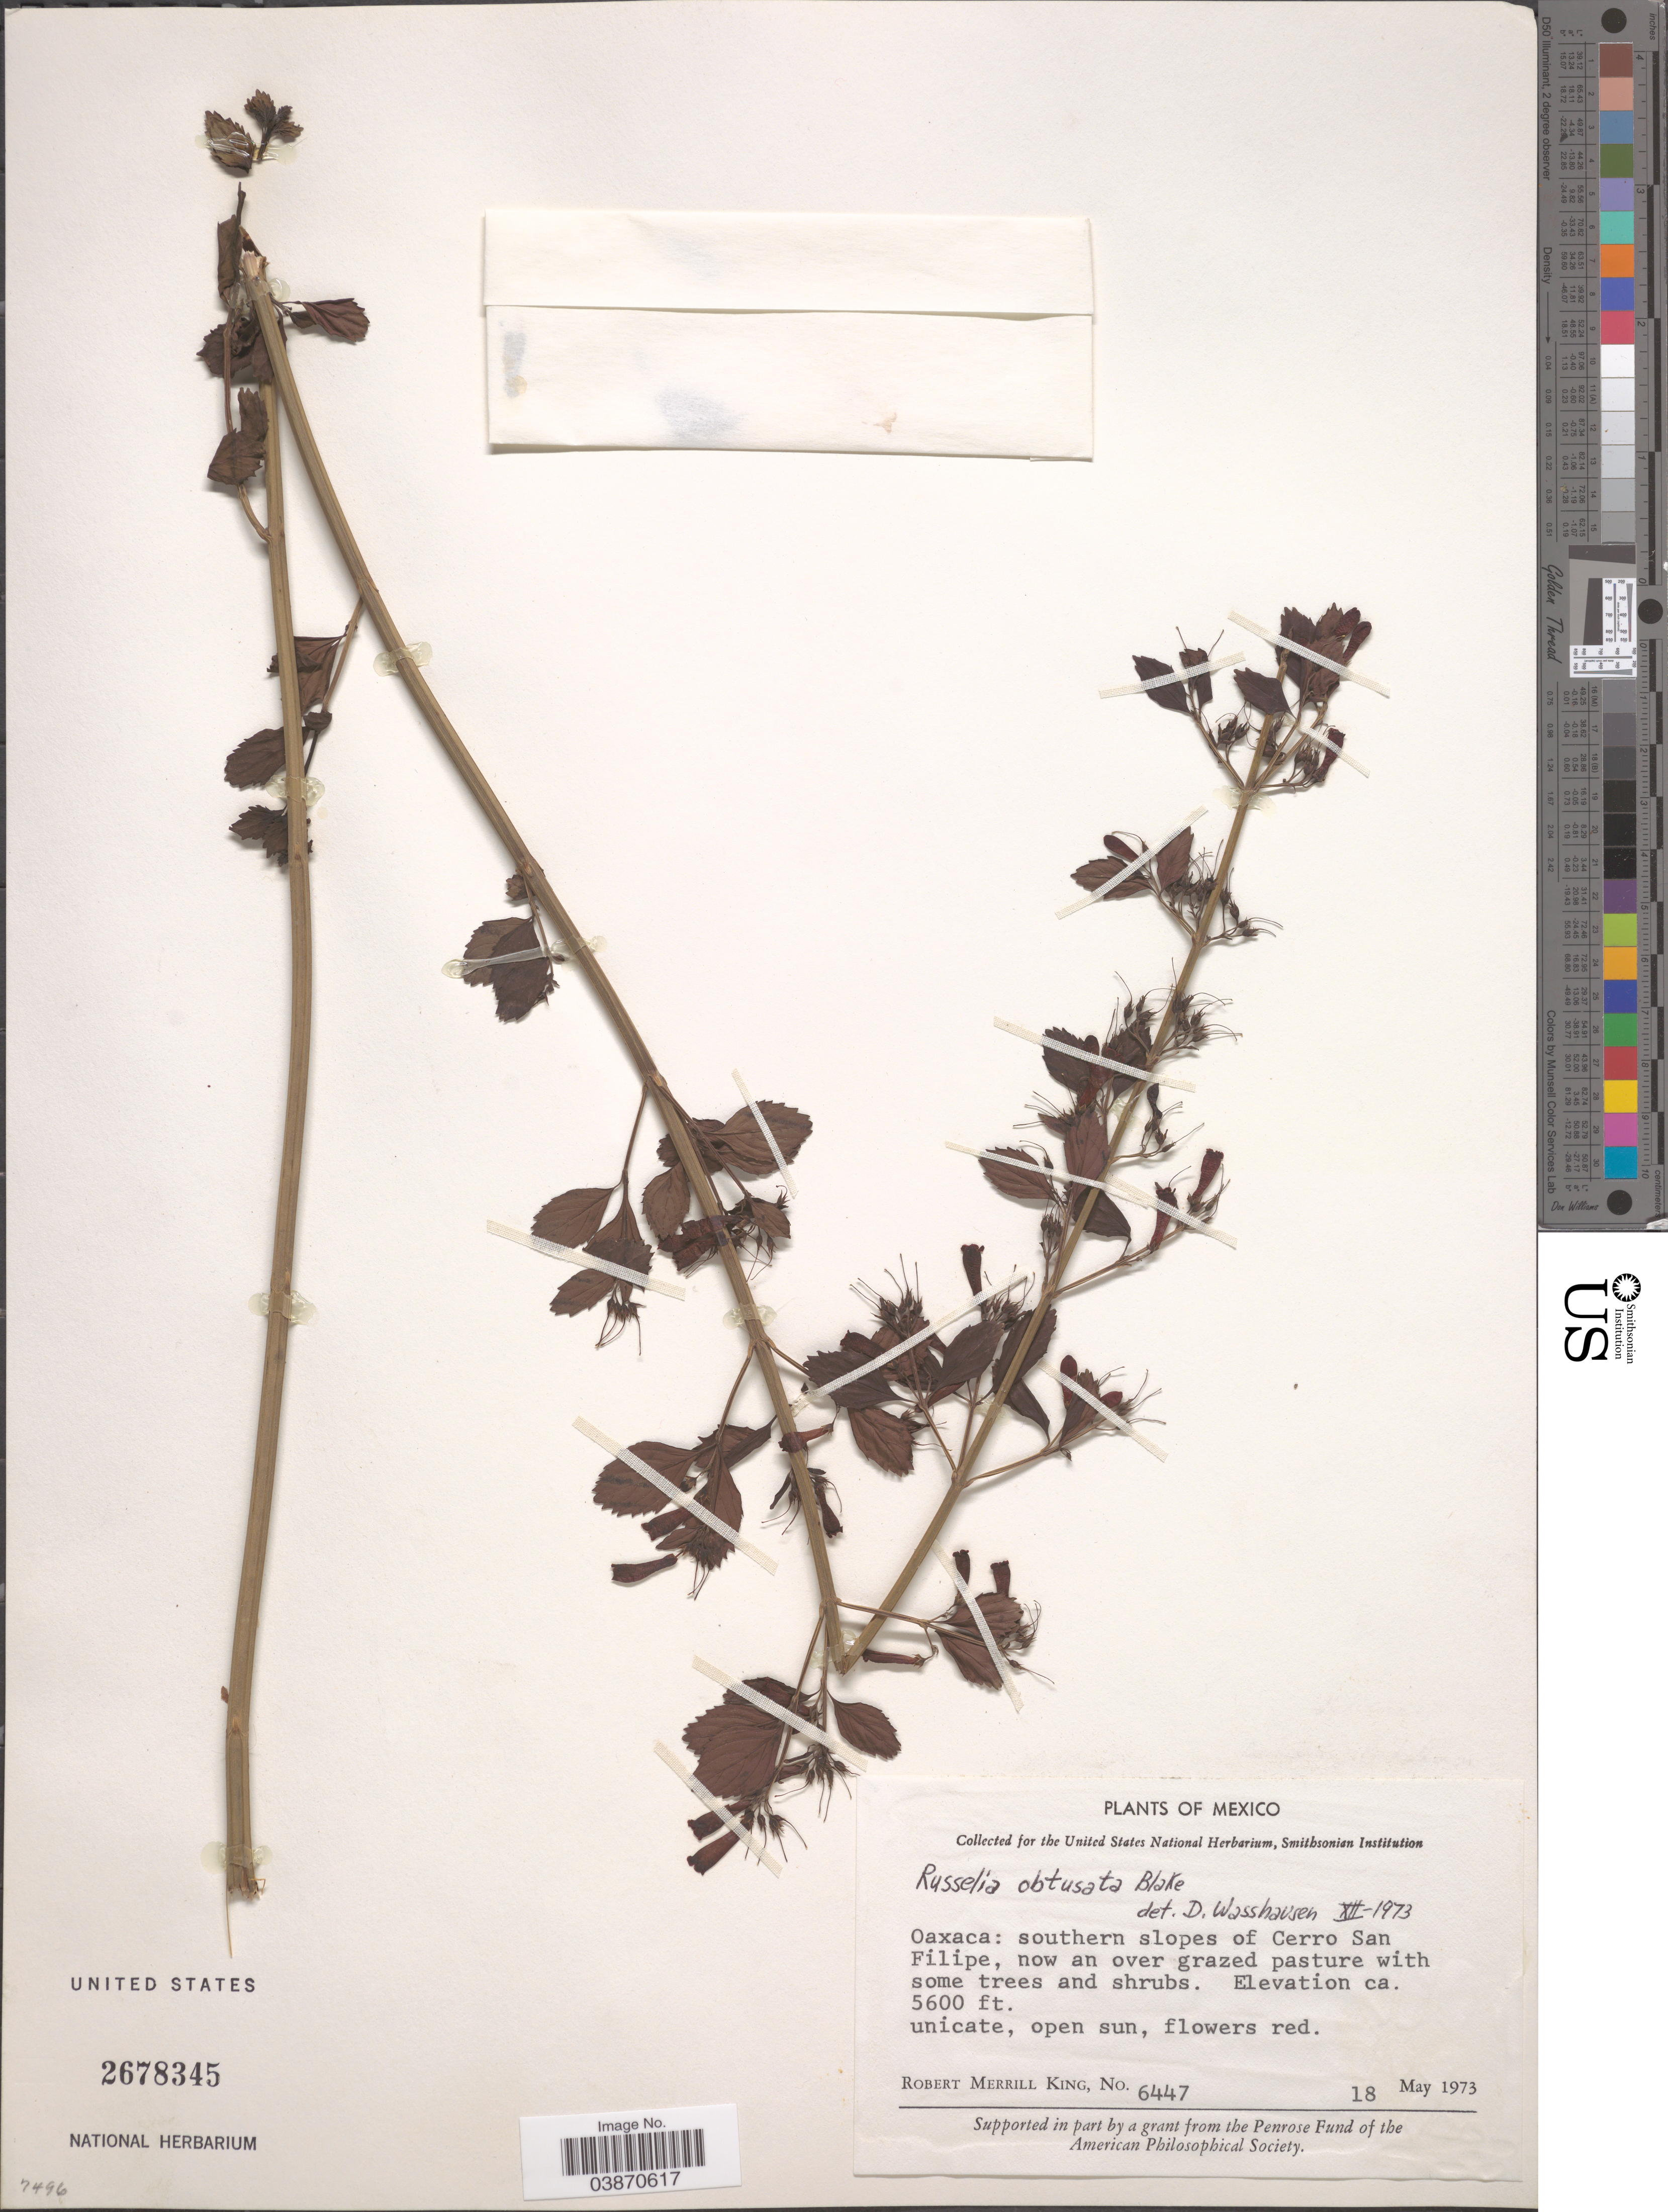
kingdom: Plantae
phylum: Tracheophyta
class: Magnoliopsida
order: Lamiales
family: Plantaginaceae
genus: Russelia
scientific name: Russelia obtusata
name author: S.F. Blake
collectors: R. M. King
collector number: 6447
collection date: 1973-05-18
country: Mexico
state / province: Oaxaca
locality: Southern slopes of Cerro San Filipe.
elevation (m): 1707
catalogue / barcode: US 2678345